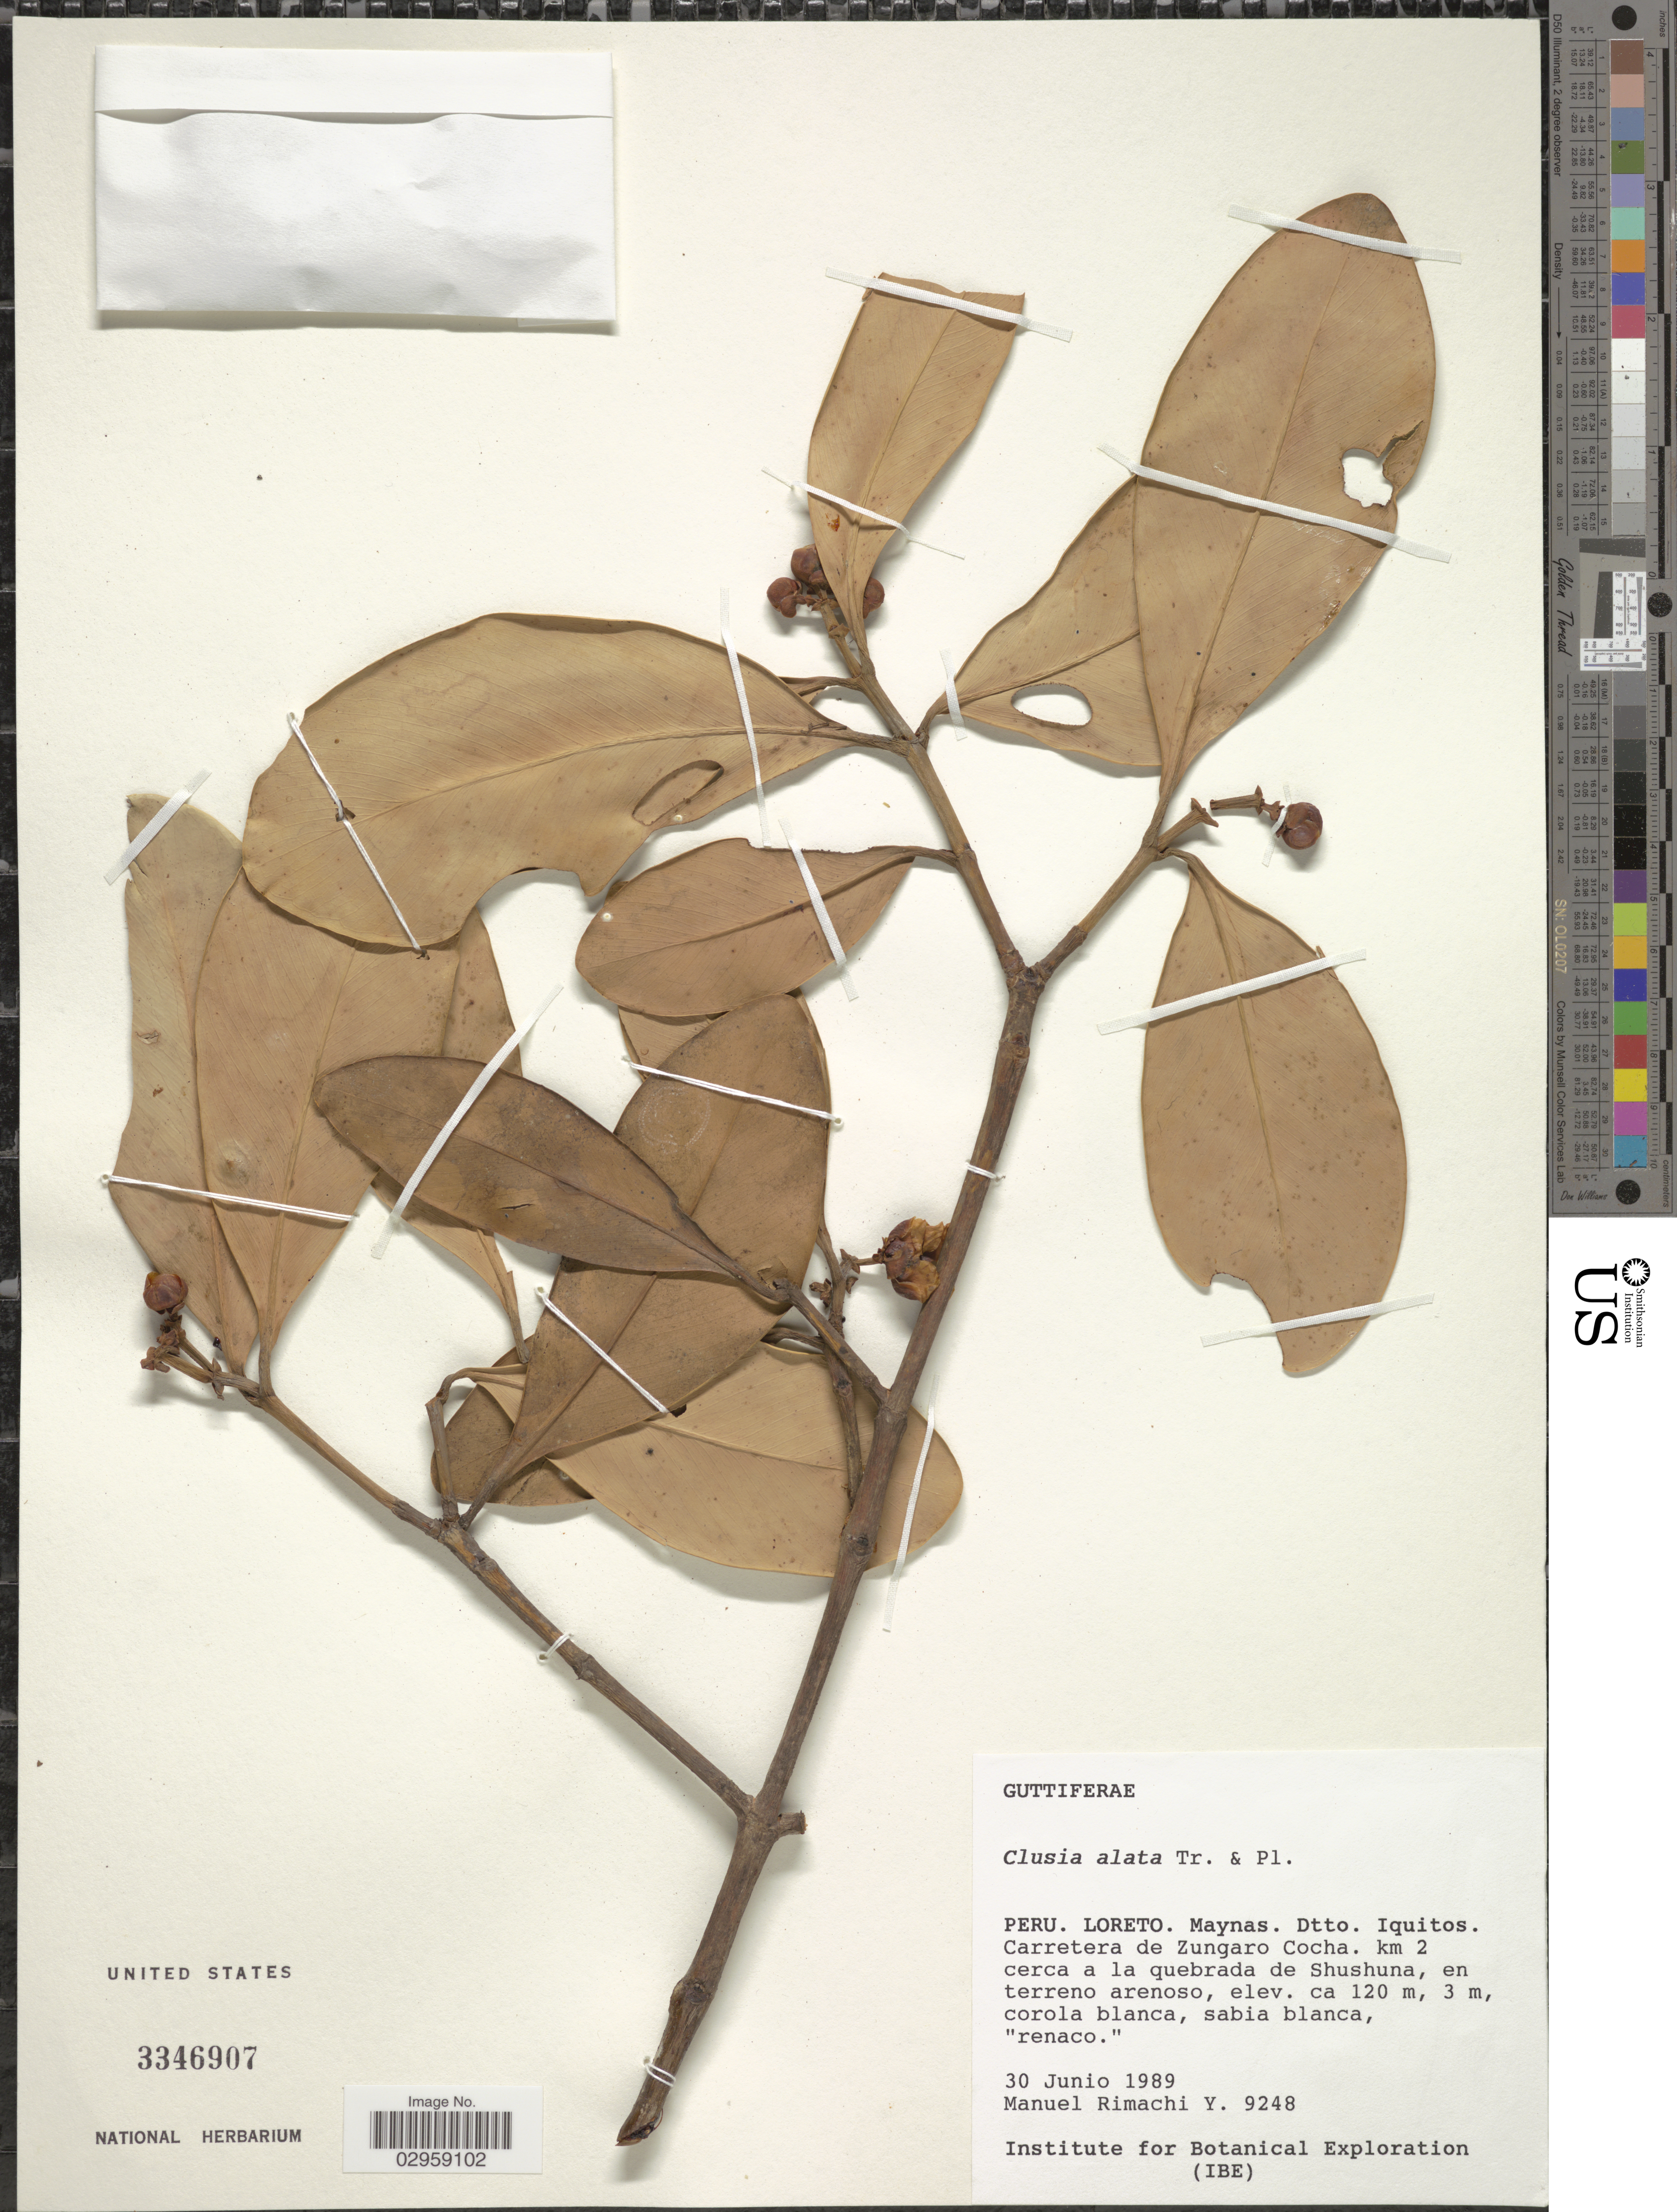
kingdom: Plantae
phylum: Tracheophyta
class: Magnoliopsida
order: Malpighiales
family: Clusiaceae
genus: Clusia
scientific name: Clusia alata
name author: Triana & Planch.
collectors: M. Rimachi Y.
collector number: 9248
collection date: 1989-06-30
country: Peru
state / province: Loreto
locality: Maynas. Dtto. Iquitos. Carretera de Zungaro Cocha. km 2 cerca a la quebrada de Shushana, en terreno arenoso.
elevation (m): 120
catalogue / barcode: US 3346907